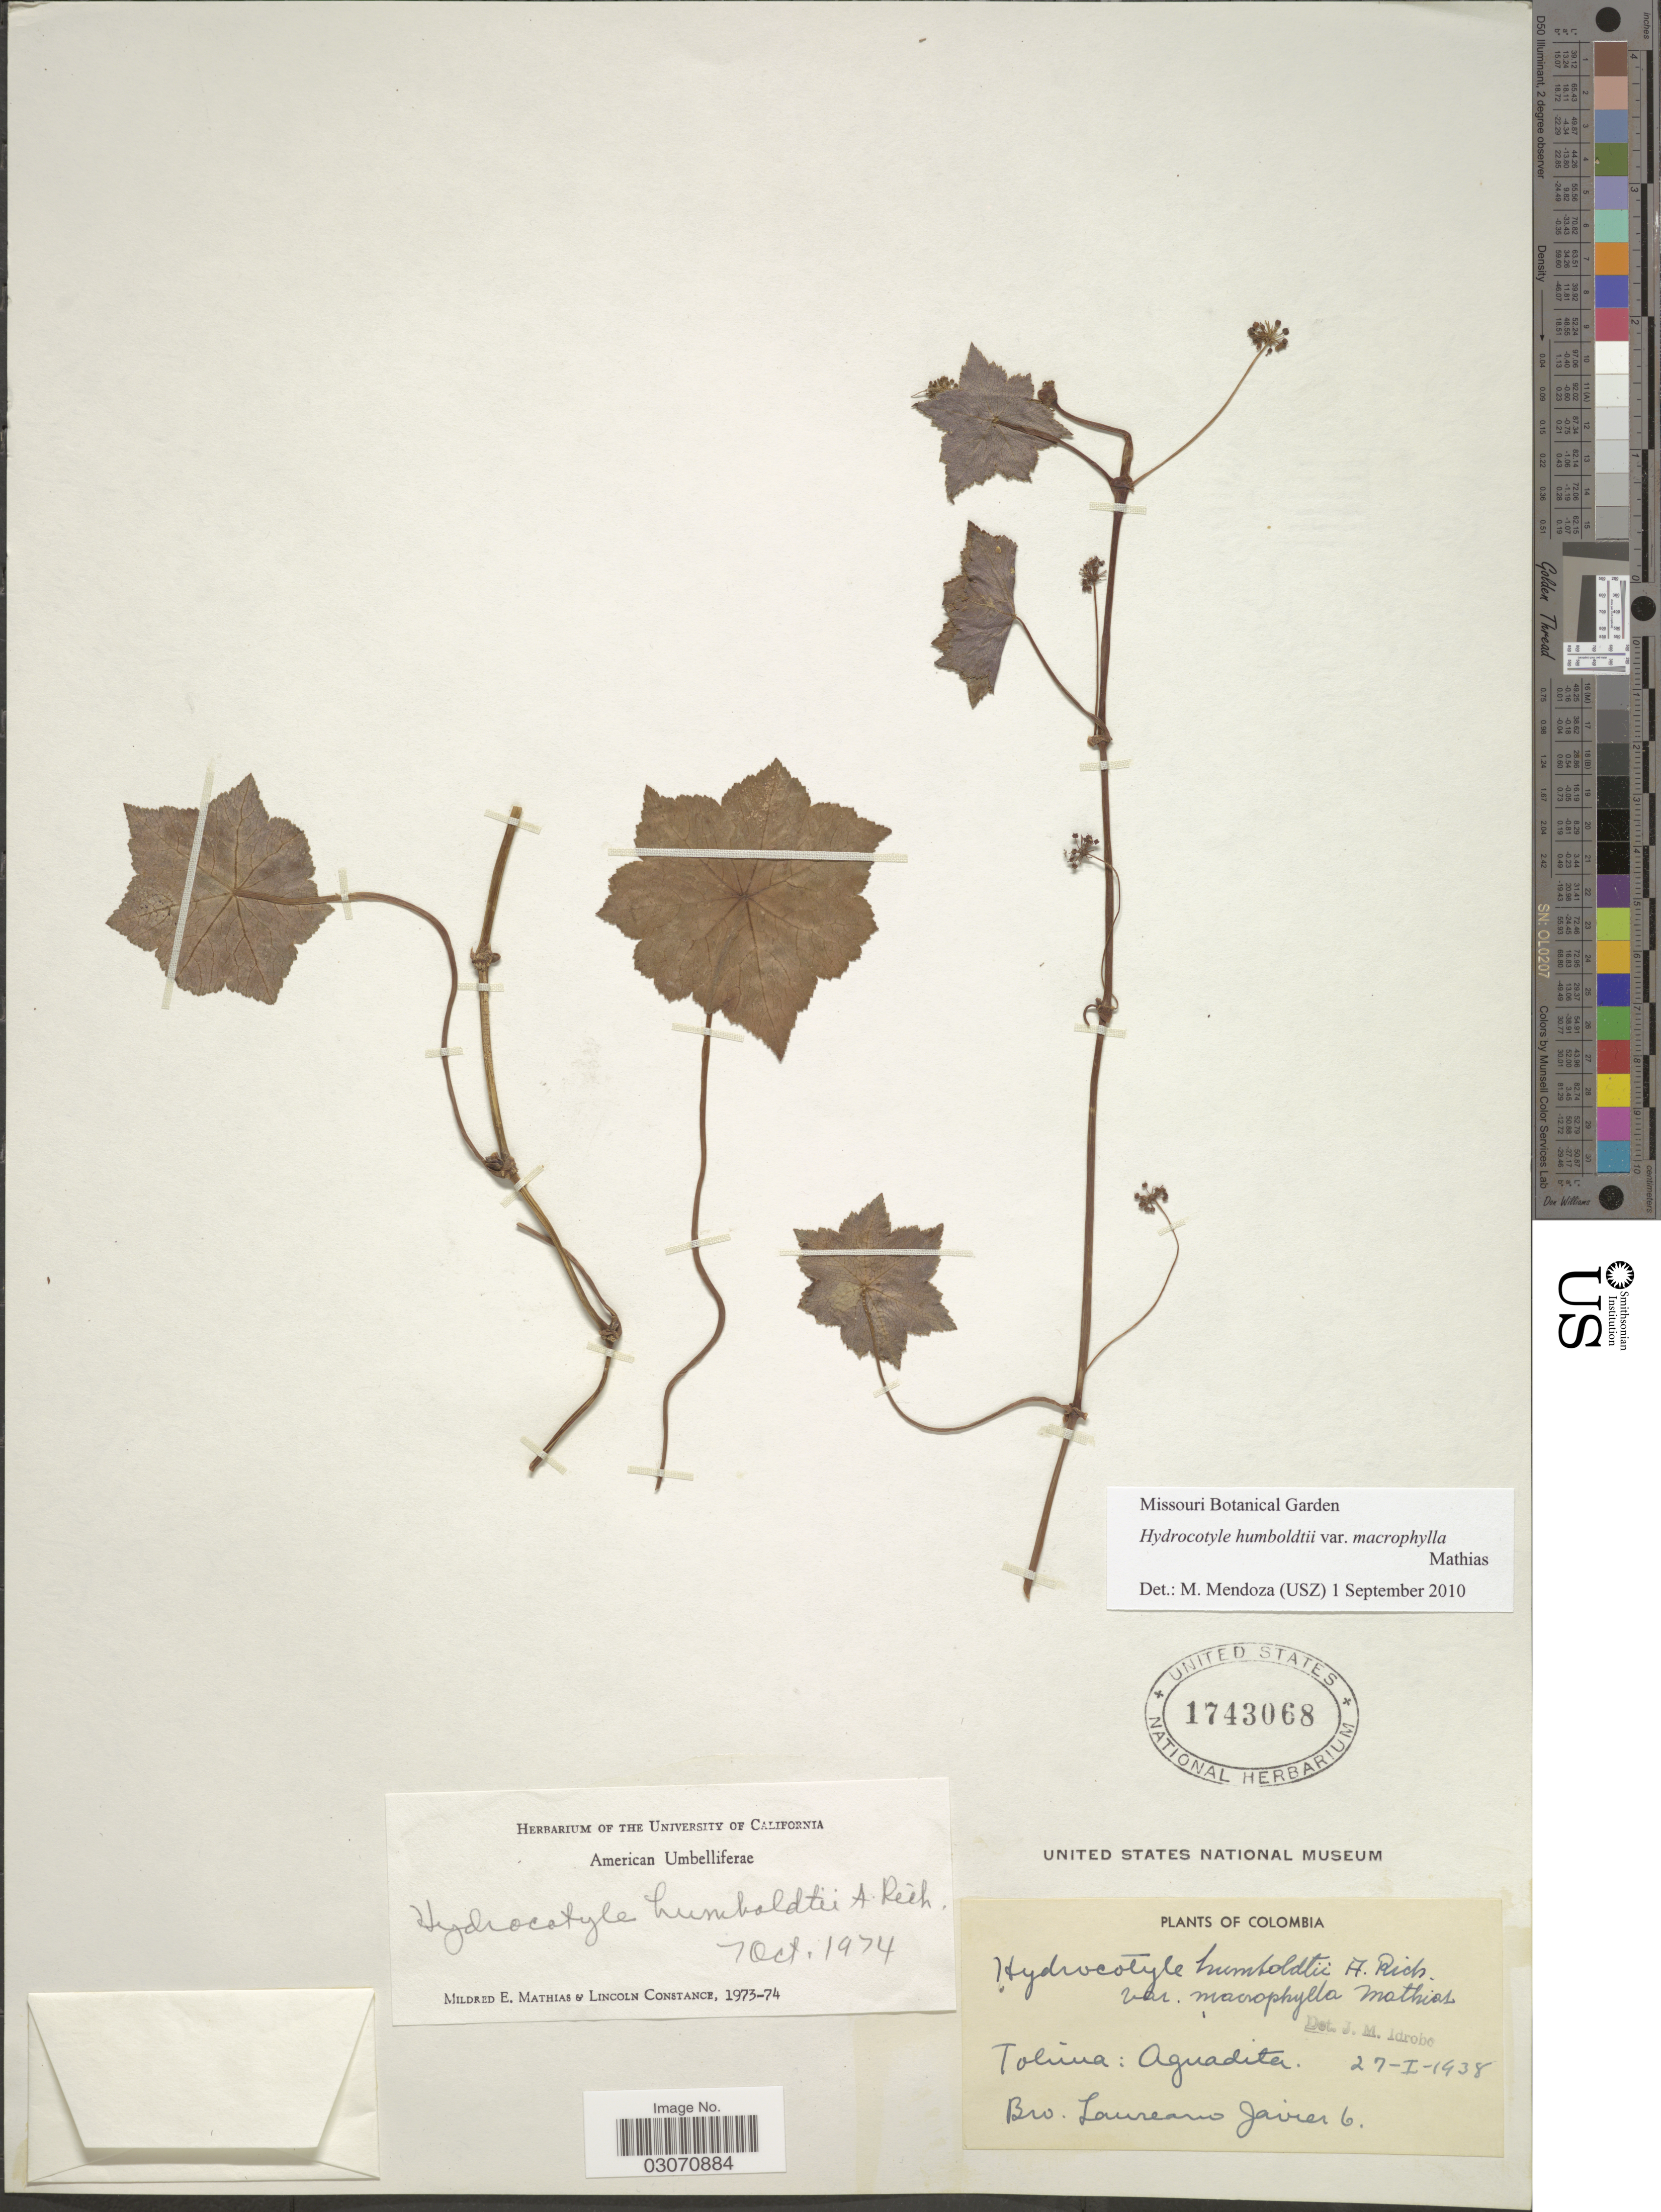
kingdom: Plantae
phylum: Tracheophyta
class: Magnoliopsida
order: Apiales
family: Araliaceae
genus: Hydrocotyle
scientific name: Hydrocotyle humboldtii var. macrophylla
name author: Mathias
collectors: L. Javier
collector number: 6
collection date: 1938-01-27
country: Colombia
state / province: Tolima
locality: Aguadita.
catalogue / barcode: US 1743068